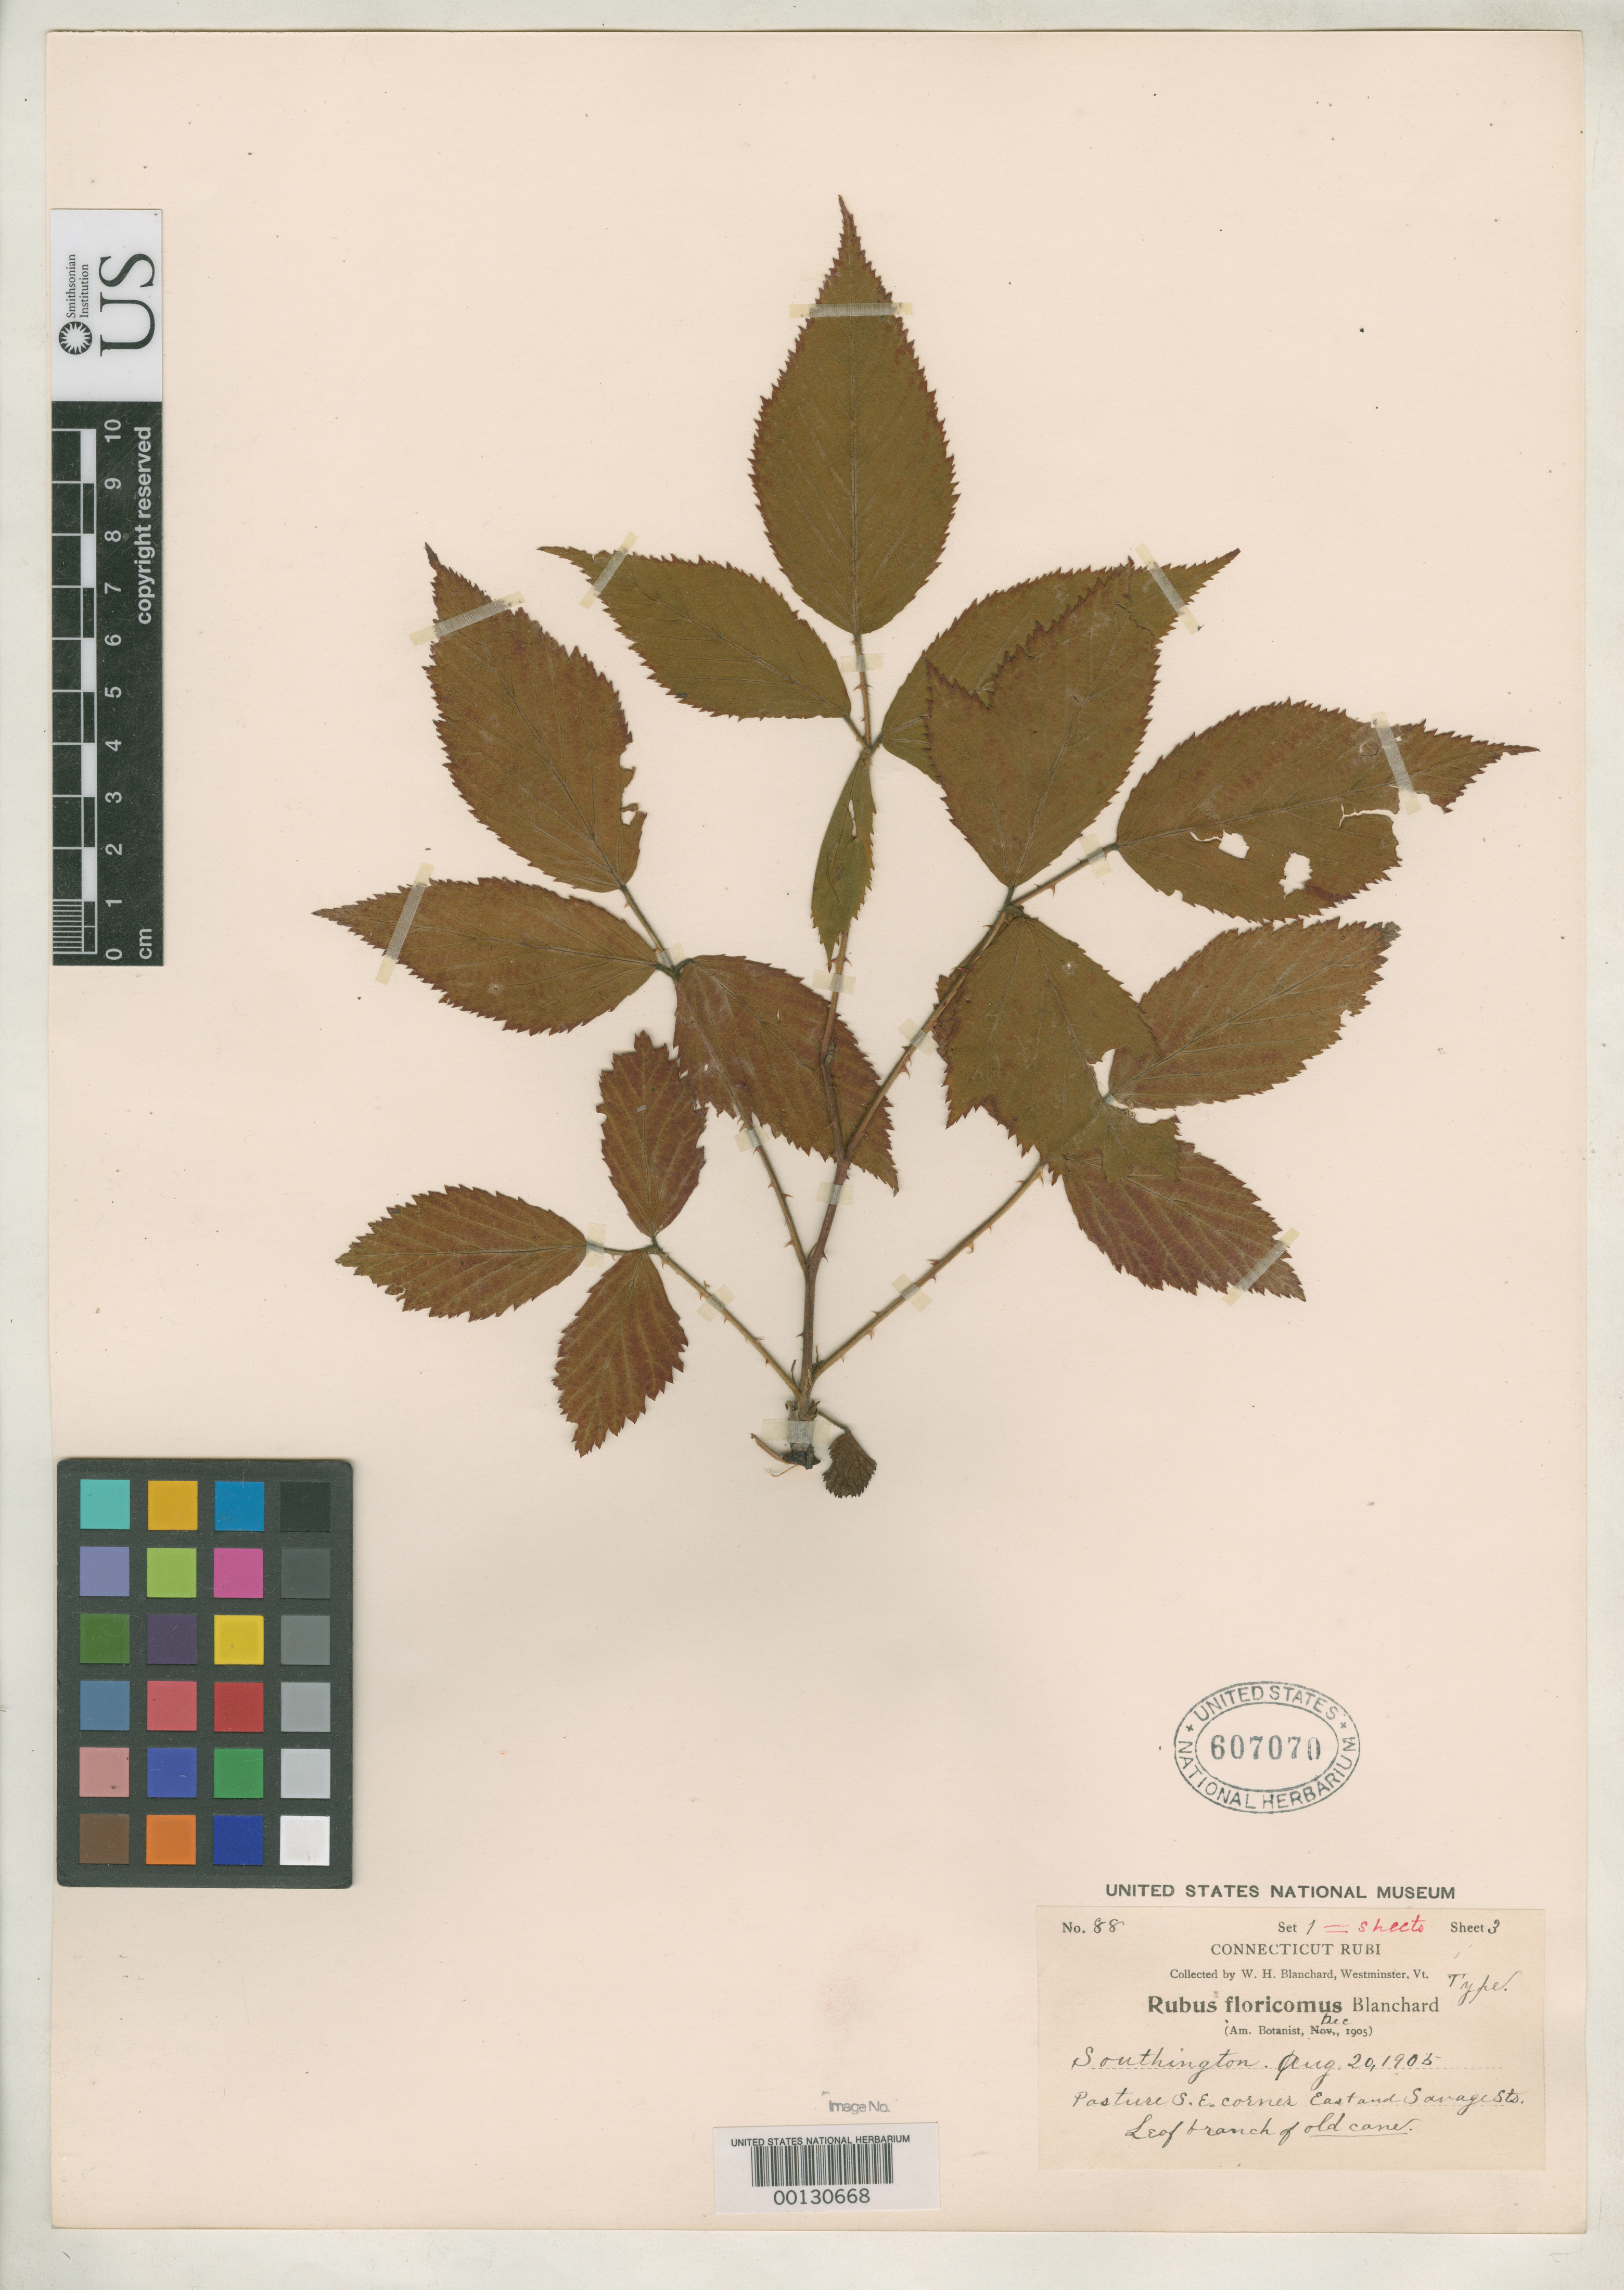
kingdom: Plantae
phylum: Tracheophyta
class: Magnoliopsida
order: Rosales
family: Rosaceae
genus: Rubus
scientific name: Rubus floricomus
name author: Blanch.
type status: Type Collection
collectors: W. H. Blanchard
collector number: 88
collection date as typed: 20 Aug 1905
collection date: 1905-08-20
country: United States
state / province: Connecticut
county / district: Hartford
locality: Savage St. near junction with East St., Southington.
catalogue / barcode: US 607070